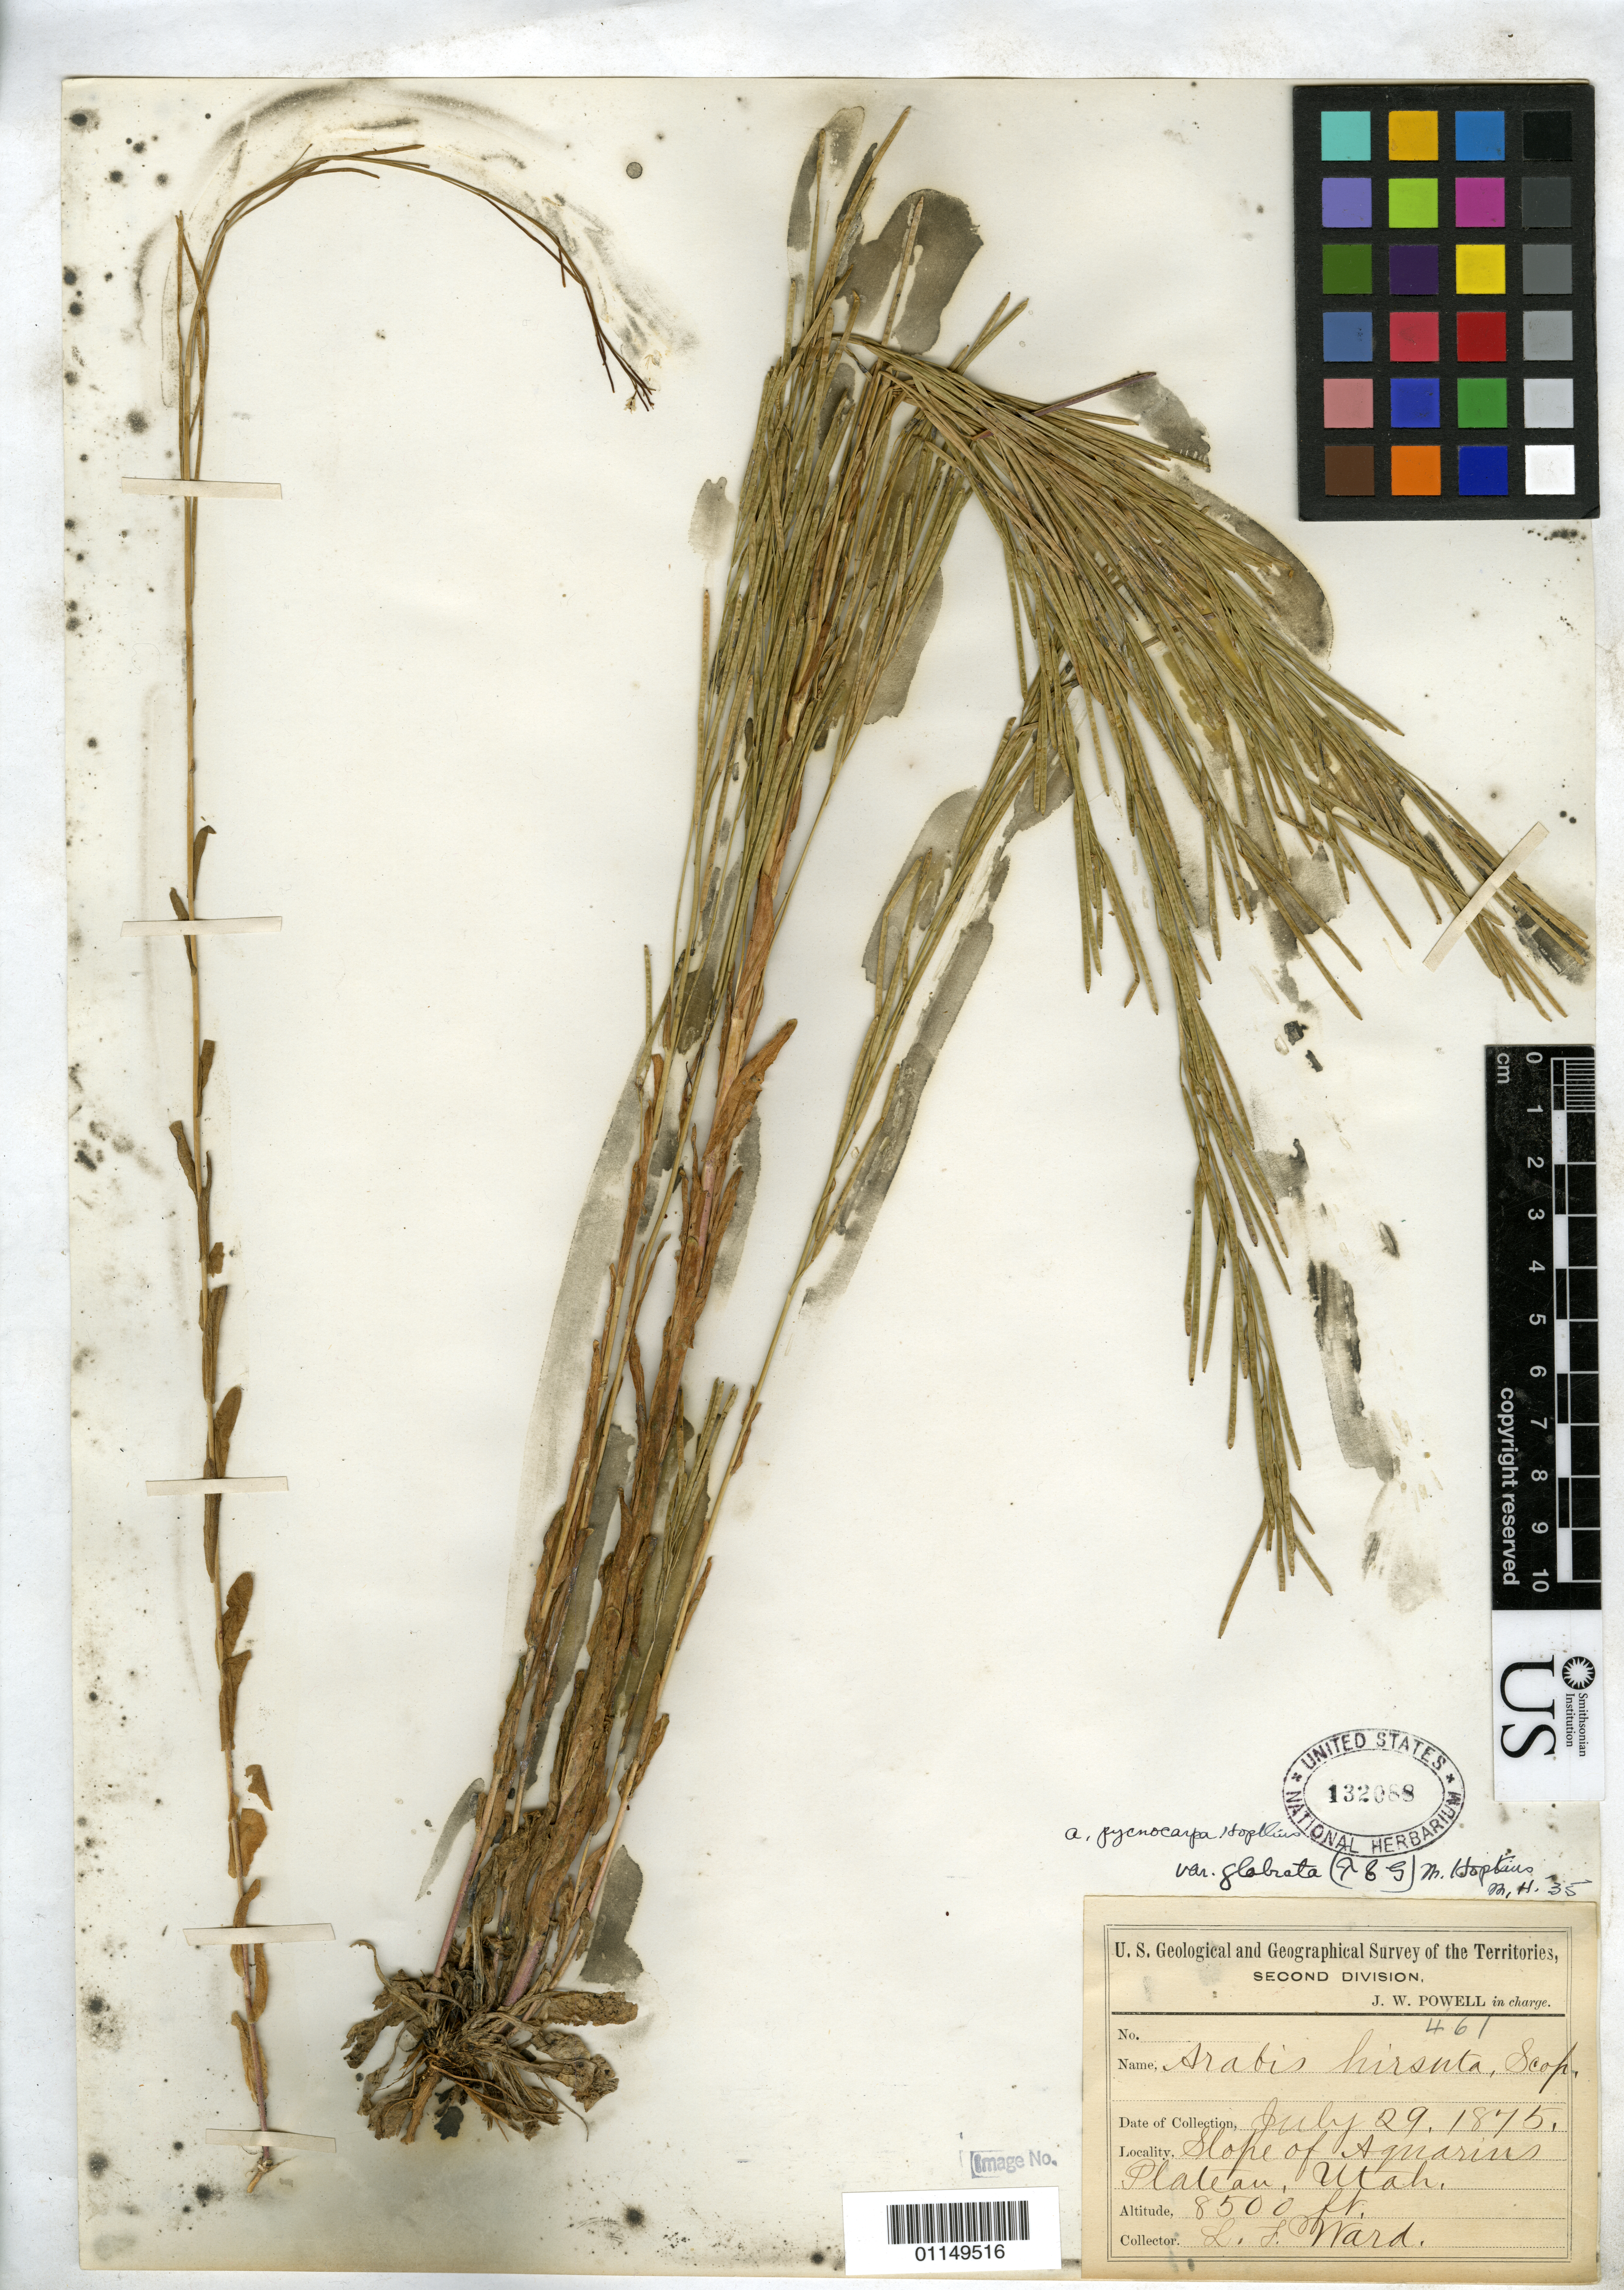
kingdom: Plantae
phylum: Tracheophyta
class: Magnoliopsida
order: Brassicales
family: Brassicaceae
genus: Arabis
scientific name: Arabis hirsuta var. glabrata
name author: Torr. & A. Gray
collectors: L. F. Ward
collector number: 461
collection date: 1875-07-29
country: United States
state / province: Utah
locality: Aquarius Plateau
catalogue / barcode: US 132088